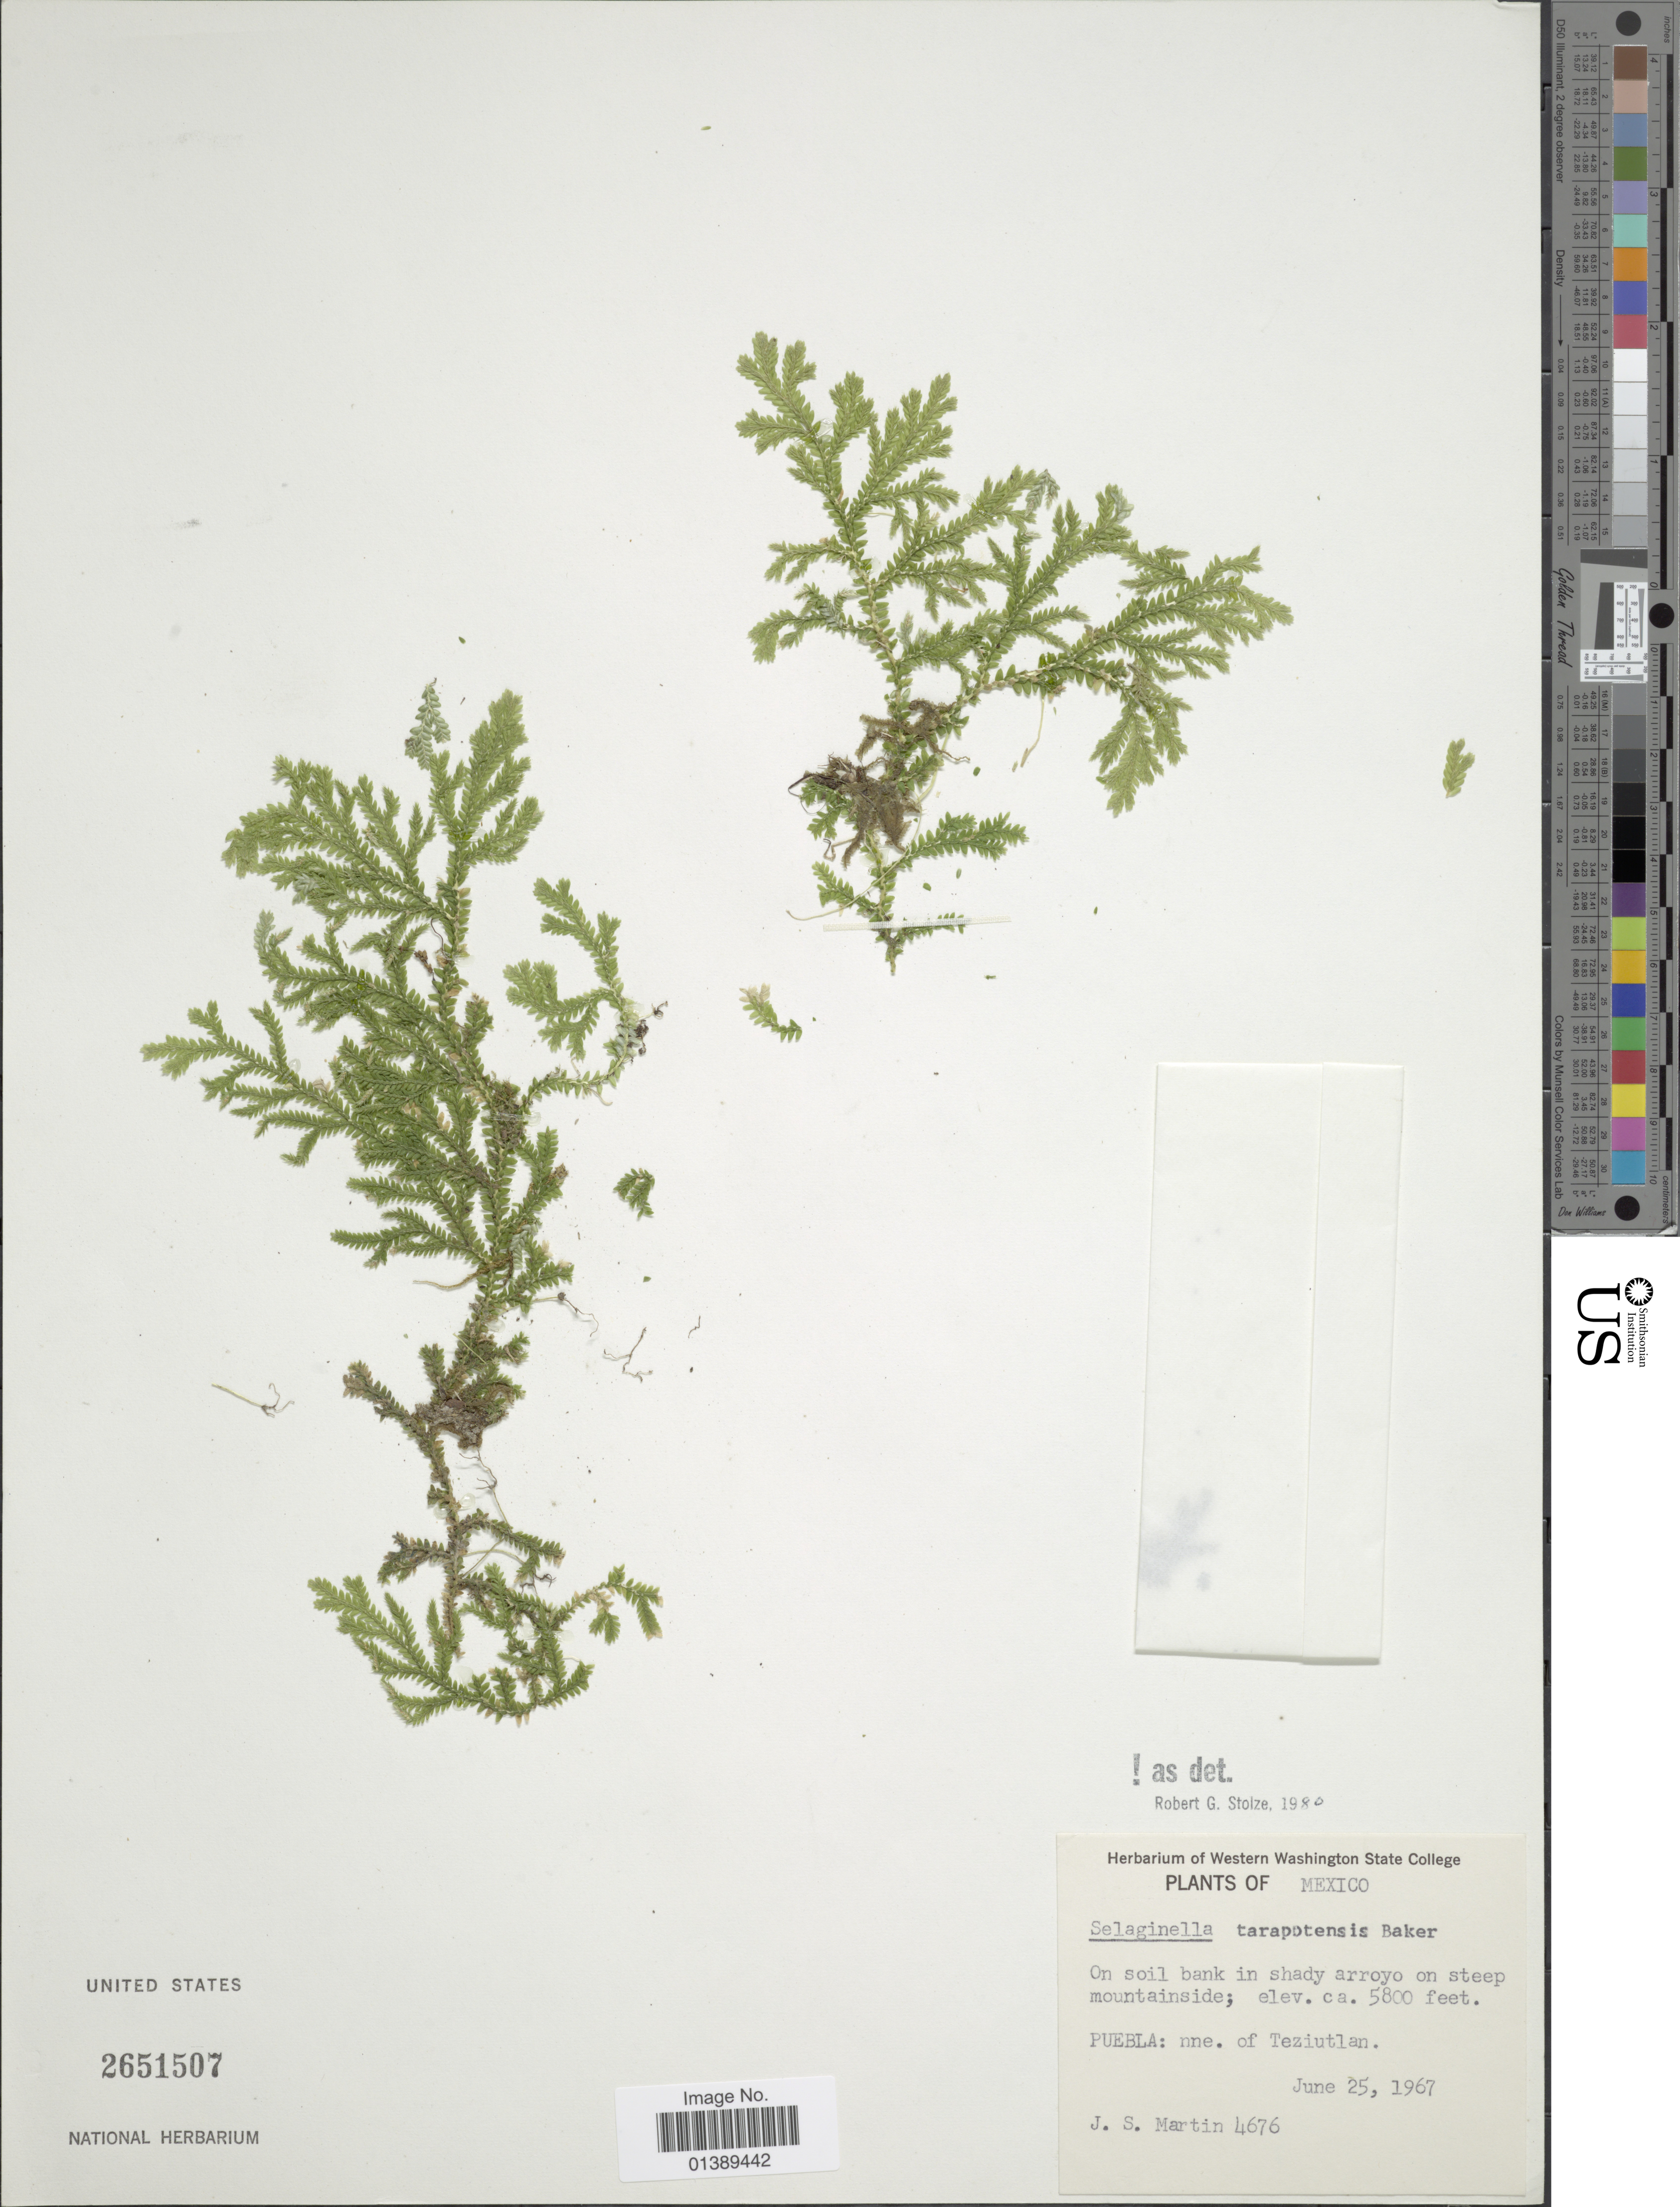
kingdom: Plantae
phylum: Tracheophyta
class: Lycopodiopsida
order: Selaginellales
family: Selaginellaceae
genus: Selaginella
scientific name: Selaginella tarapotensis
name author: Baker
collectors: J. S. Martin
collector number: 4676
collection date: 1967-06-25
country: Mexico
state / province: Puebla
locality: Nne of Teziutlan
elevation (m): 1768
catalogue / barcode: US 2651507